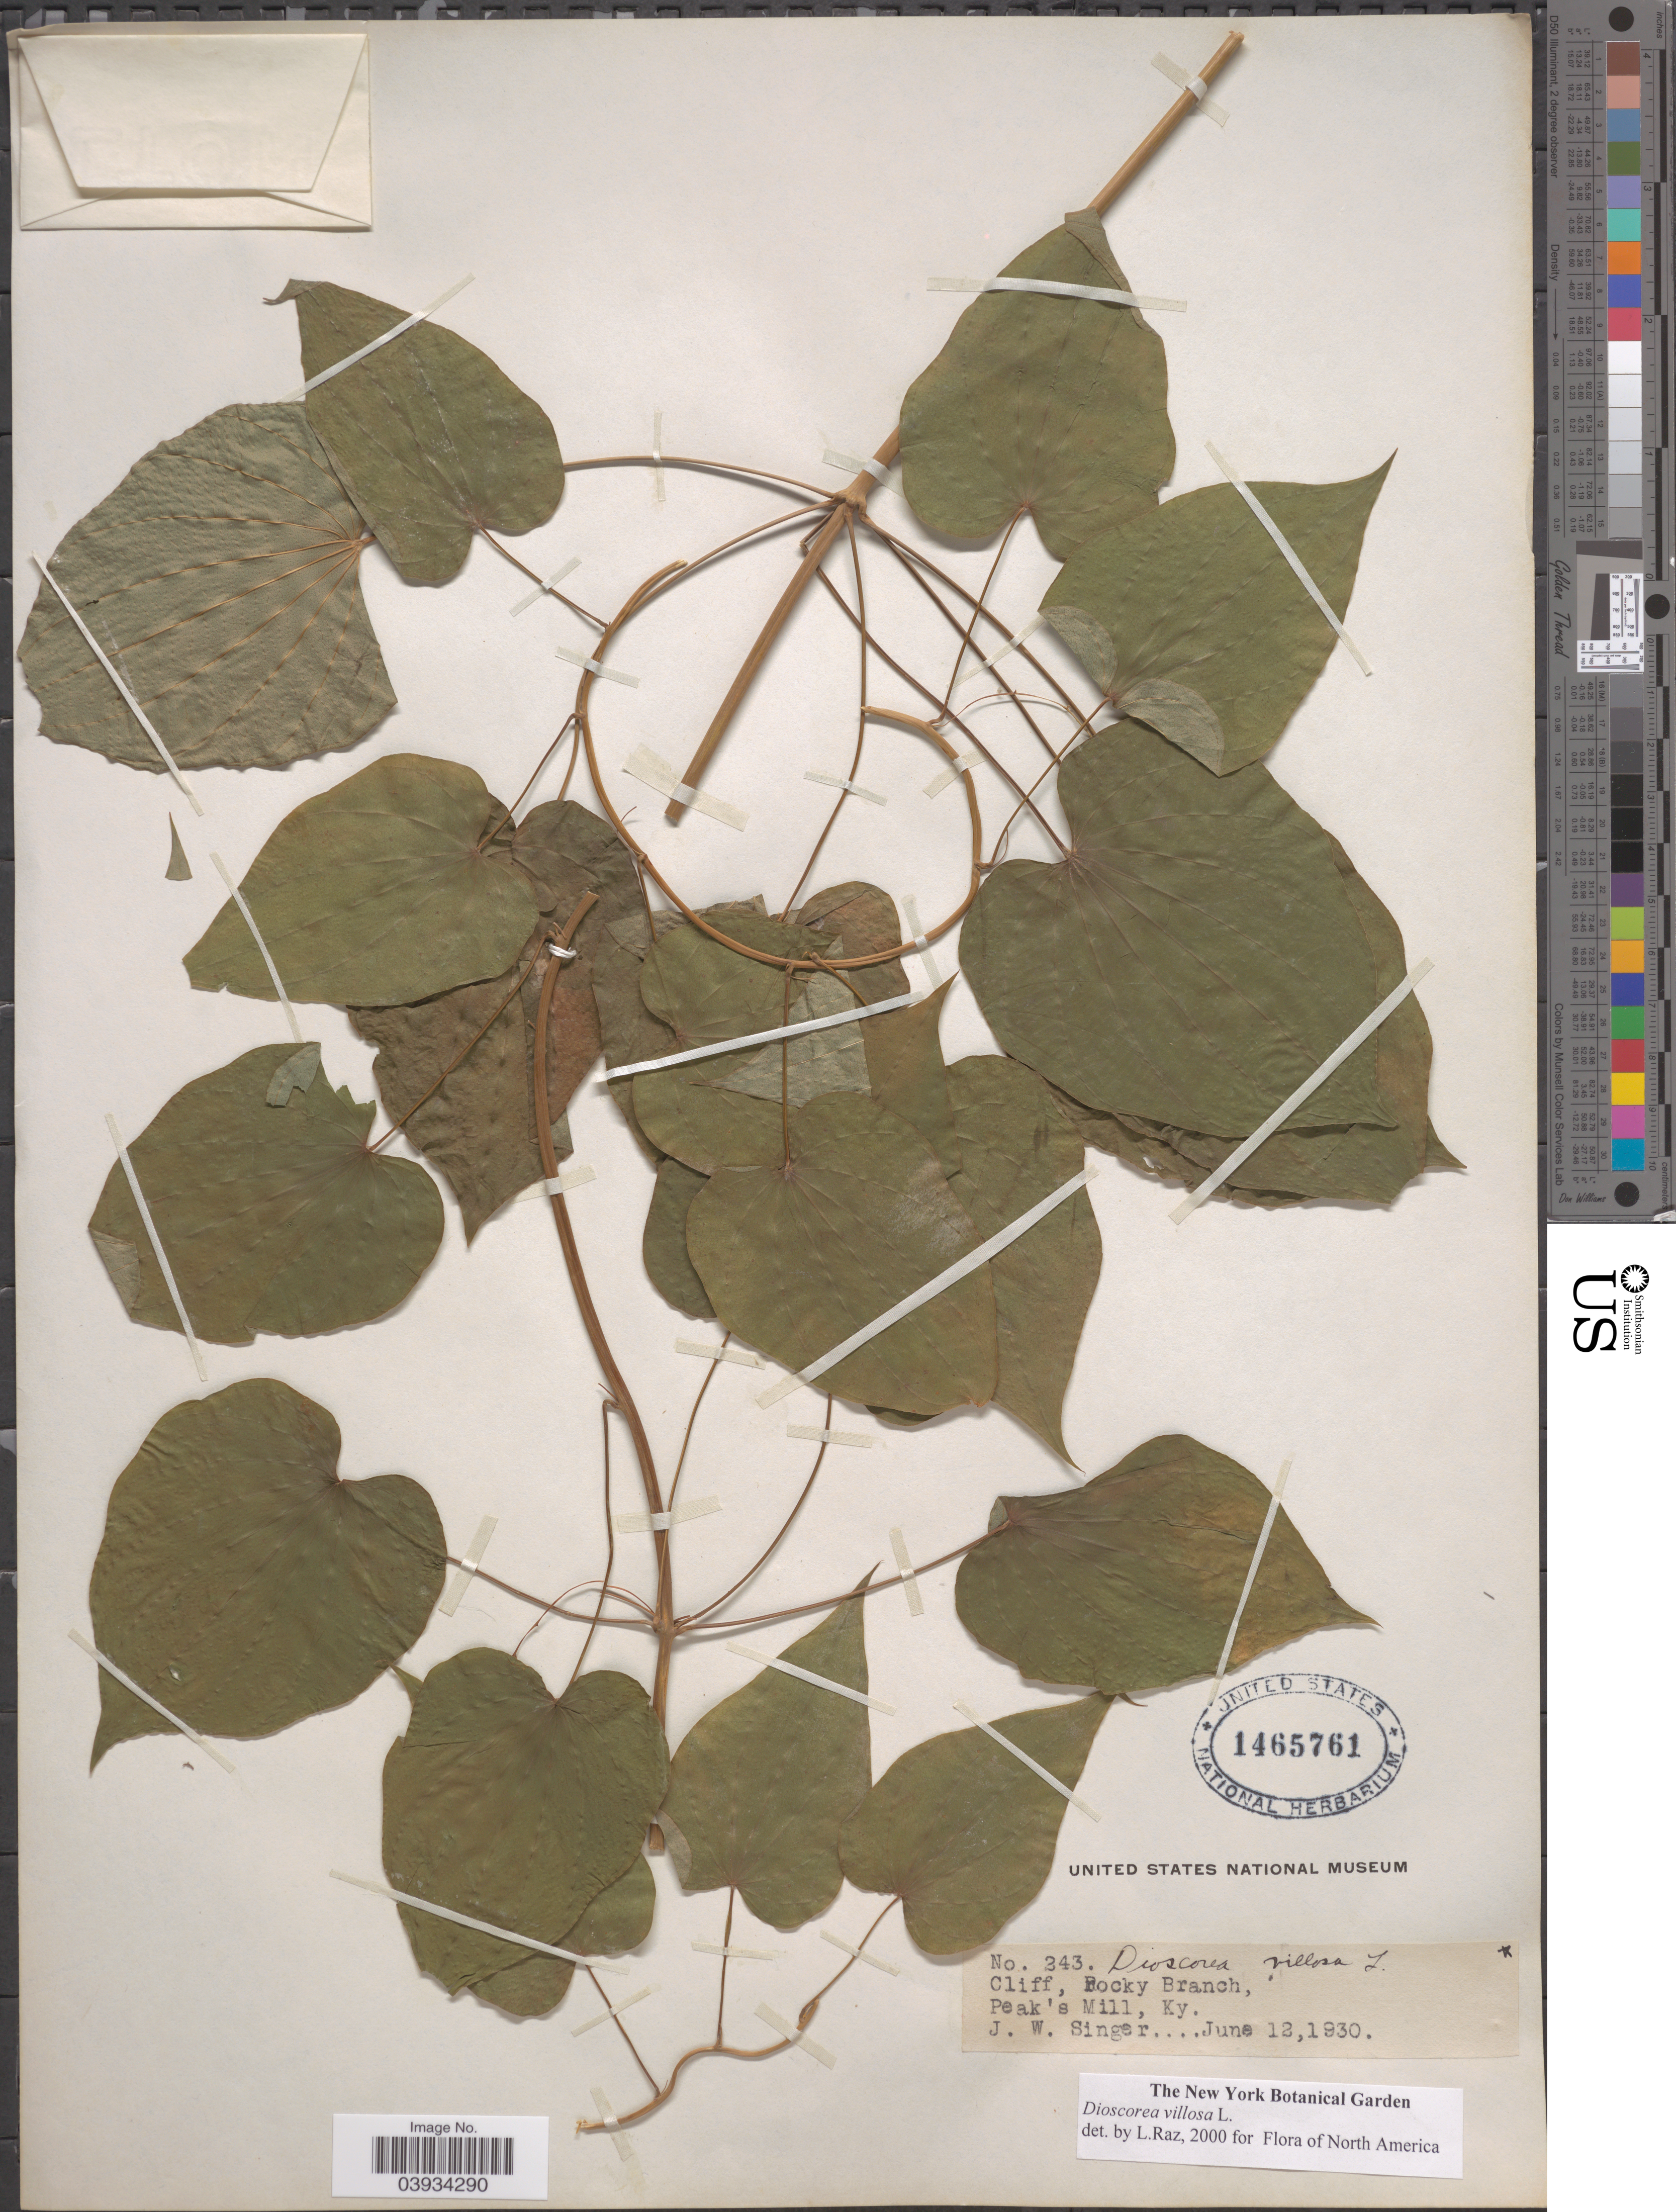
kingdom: Plantae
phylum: Tracheophyta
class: Liliopsida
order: Dioscoreales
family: Dioscoreaceae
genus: Dioscorea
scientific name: Dioscorea villosa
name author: L.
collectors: J. EW. Singer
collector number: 243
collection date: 1930-06-12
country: United States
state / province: Kentucky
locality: Cliff, Rocky Branch, Peak's Mill.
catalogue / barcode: US 1465761